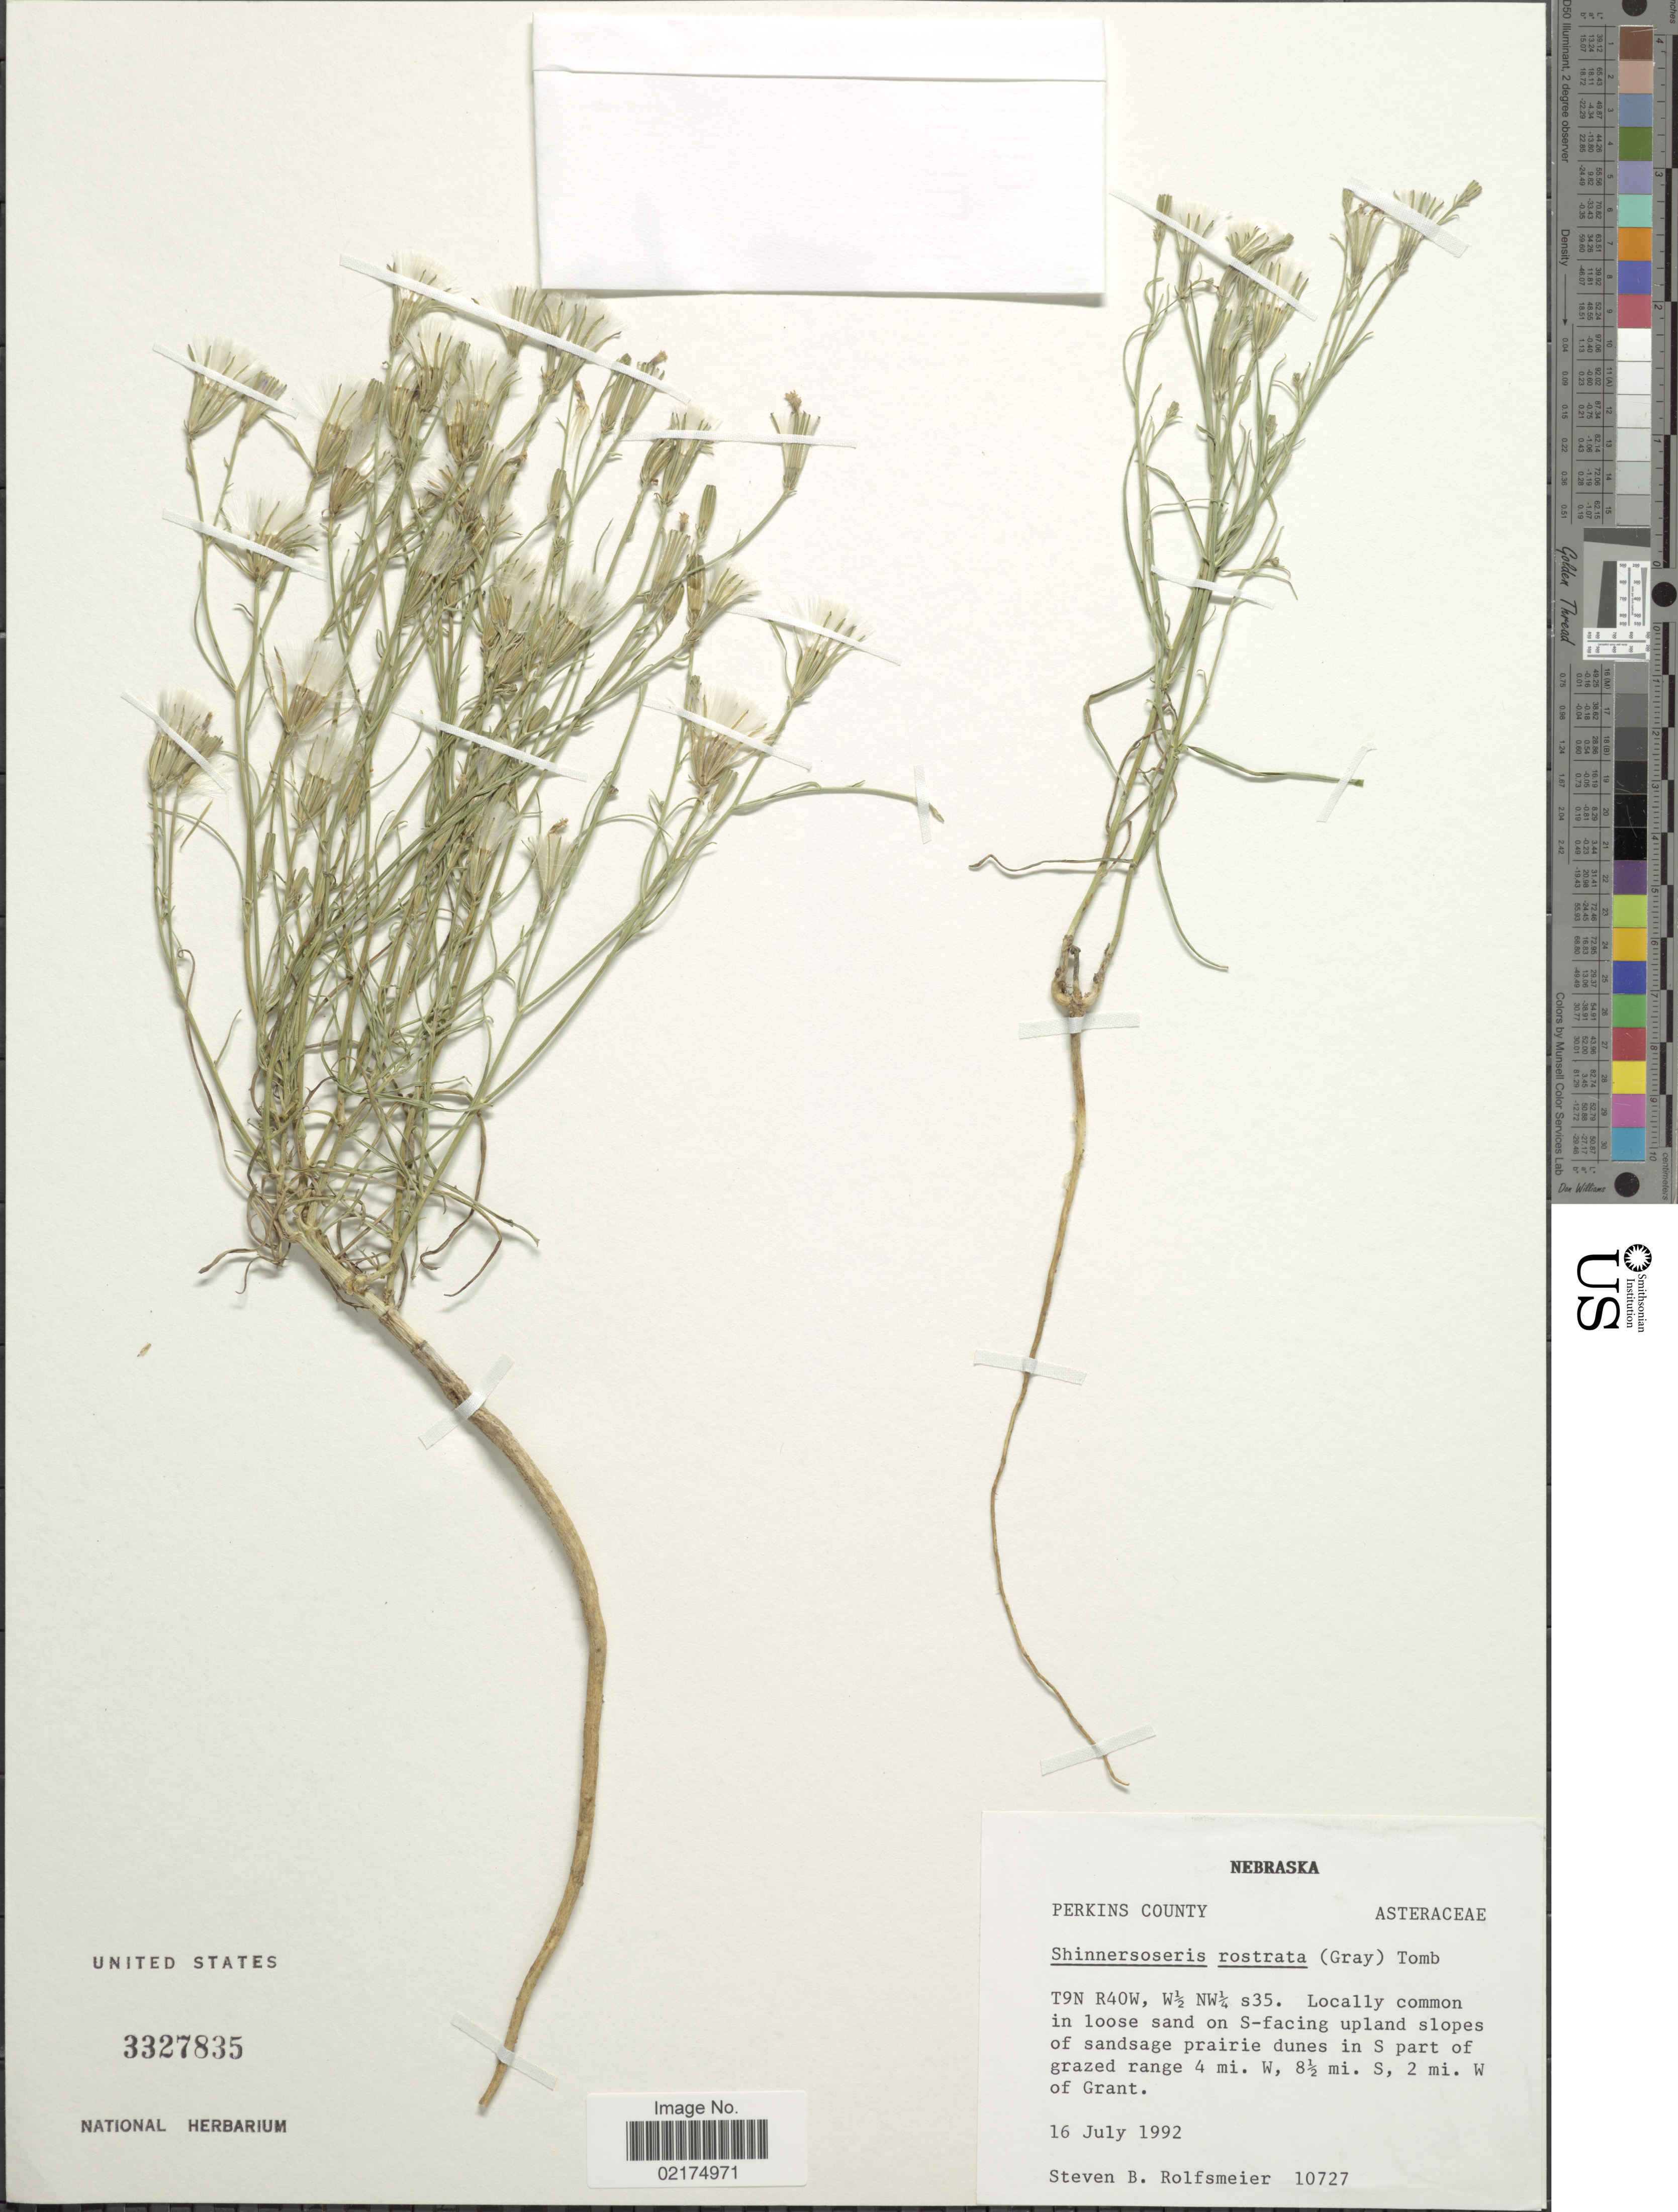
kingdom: Plantae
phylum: Tracheophyta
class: Magnoliopsida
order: Asterales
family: Asteraceae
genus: Shinnersoseris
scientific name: Shinnersoseris rostrata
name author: (A. Gray) Tomb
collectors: S. Rolfsmeier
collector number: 10727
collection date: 1992-07-16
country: United States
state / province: Nebraska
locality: T9N R40W, W½ NW¼ s35. Locally common in losse sand on S-facing upland slopes of sandsage prairie dunes in S part of grazed range 4 mi. W, 8½ mi. S, 2 mi. W of Grant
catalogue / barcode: US 3327835